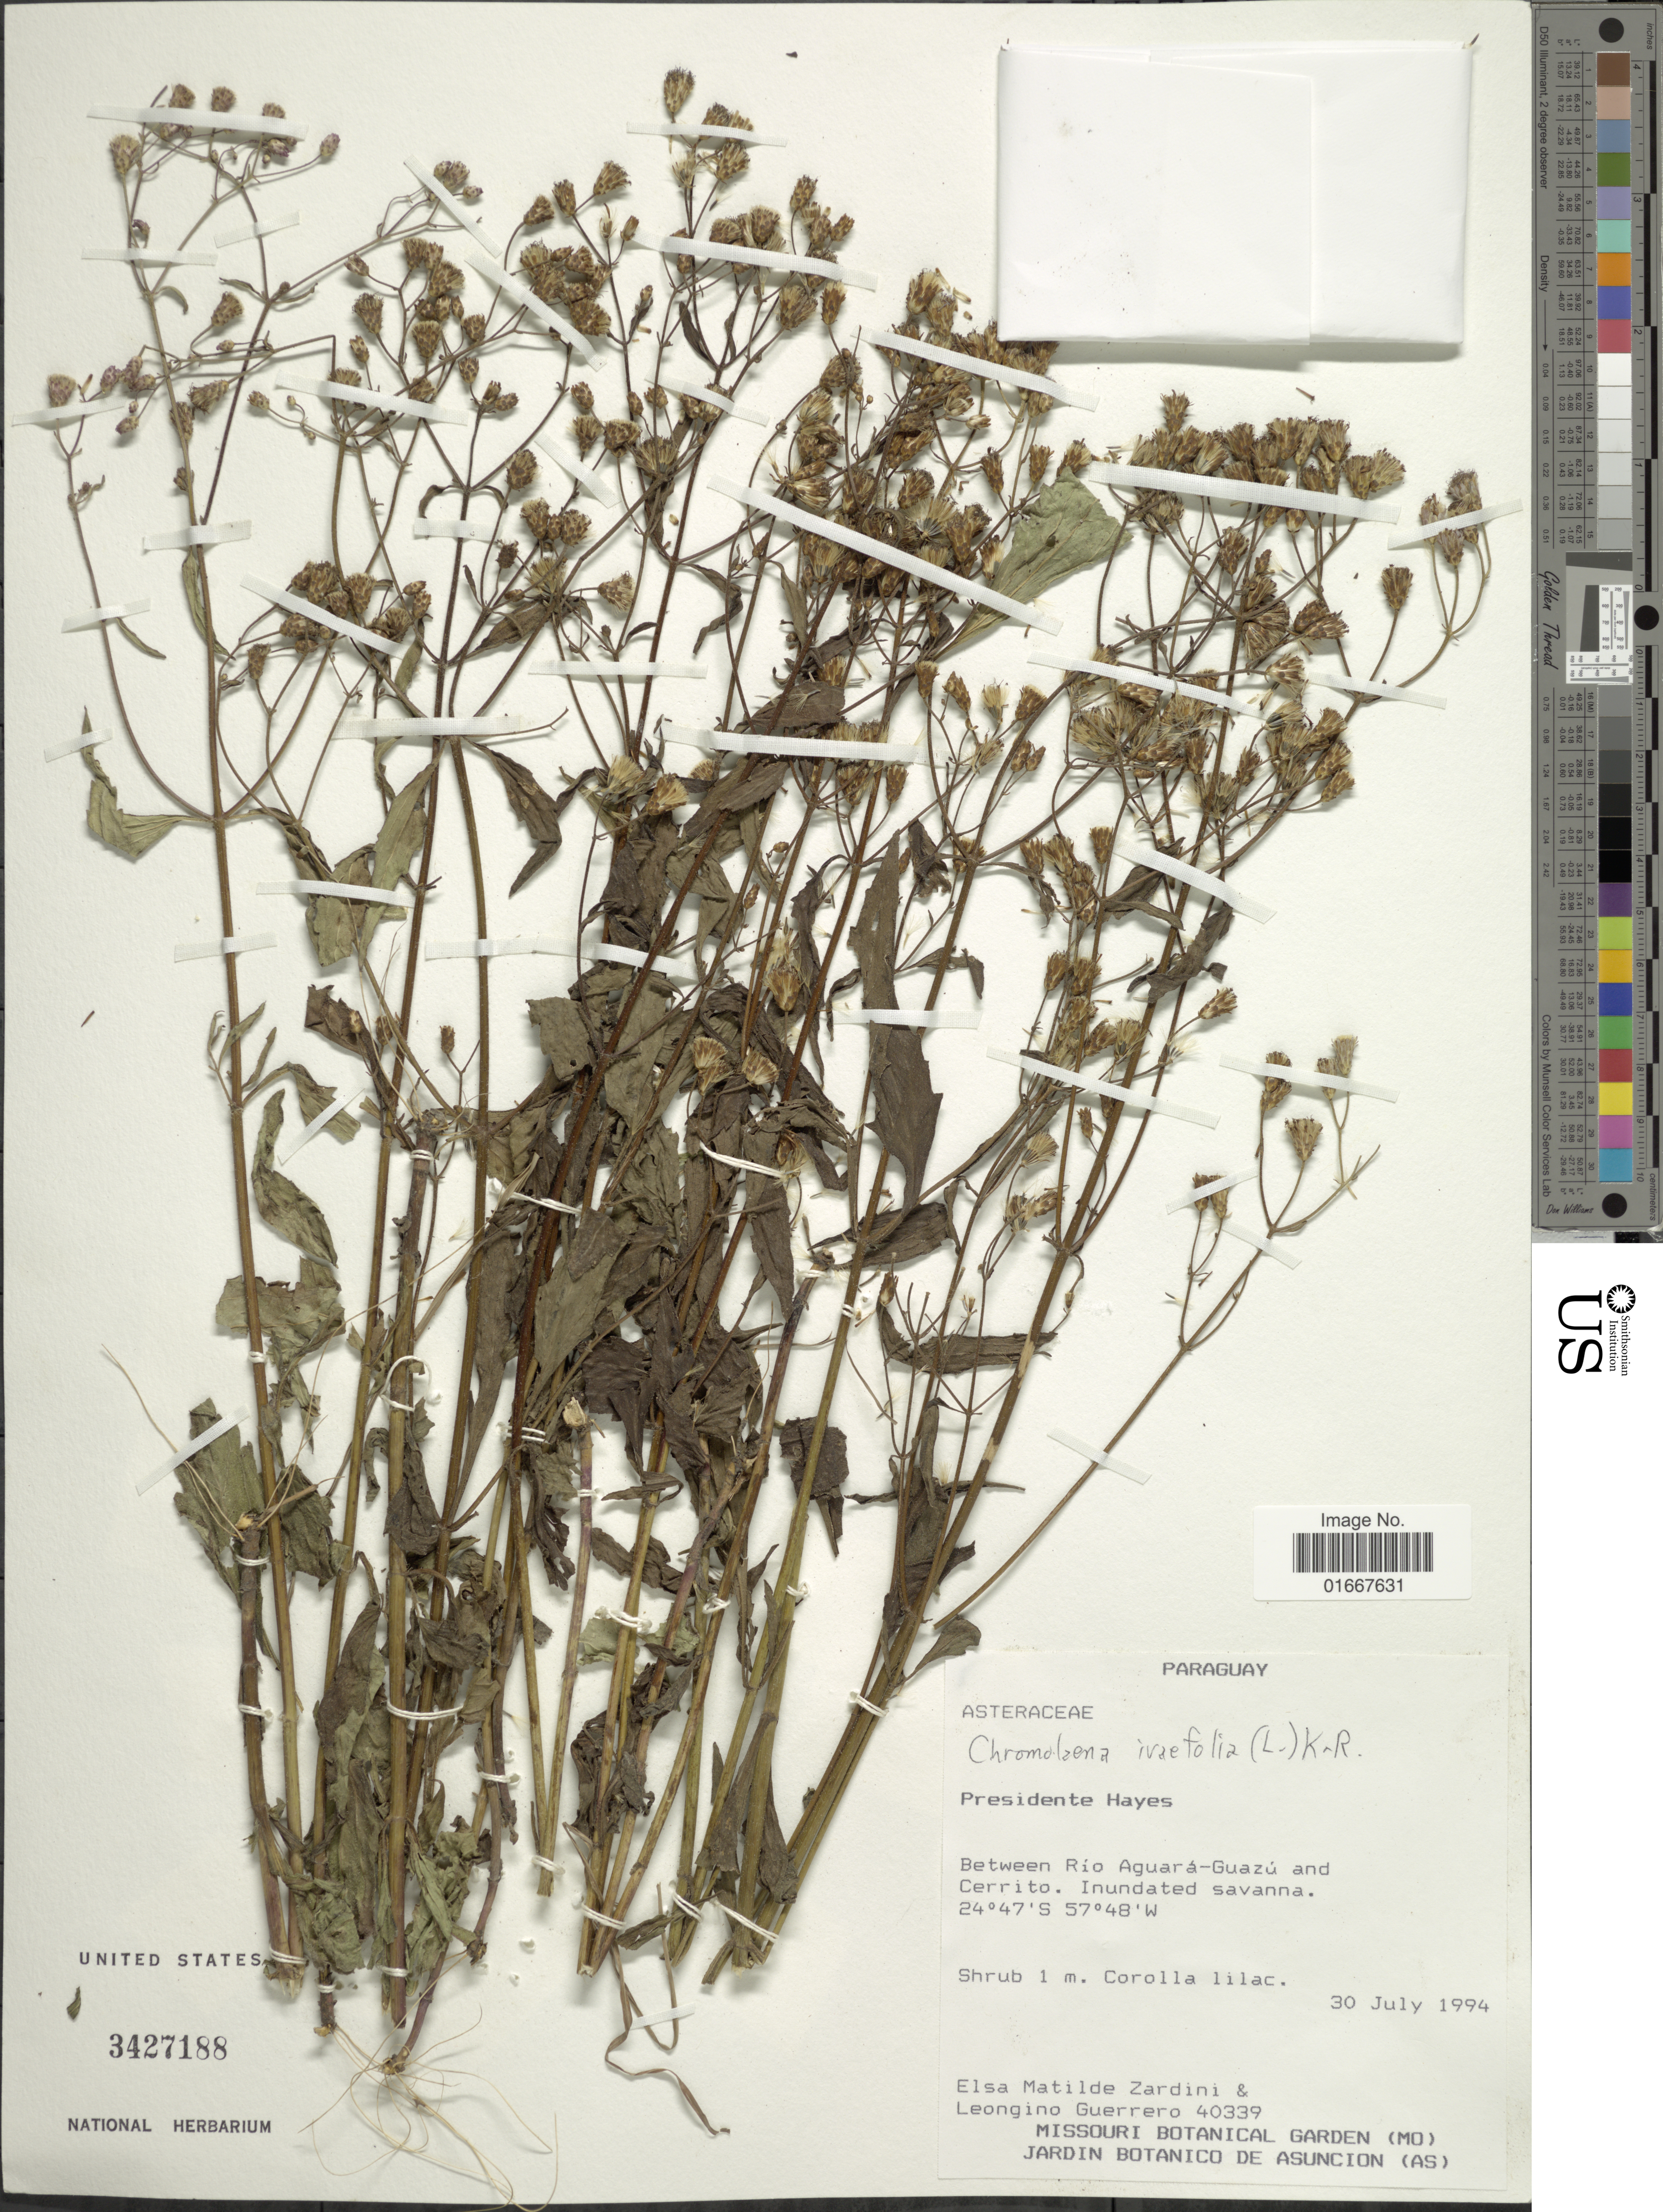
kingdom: Plantae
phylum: Tracheophyta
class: Magnoliopsida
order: Asterales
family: Asteraceae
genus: Chromolaena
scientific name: Chromolaena ivaefolia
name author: (L.) R.M. King & H. Rob.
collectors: E. M. Zardini & L. Guerrero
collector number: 40339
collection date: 1994-07-30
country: Paraguay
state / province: Presidente Hayes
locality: Between Río Aguará-Guazú and Cerrito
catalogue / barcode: US 3427188